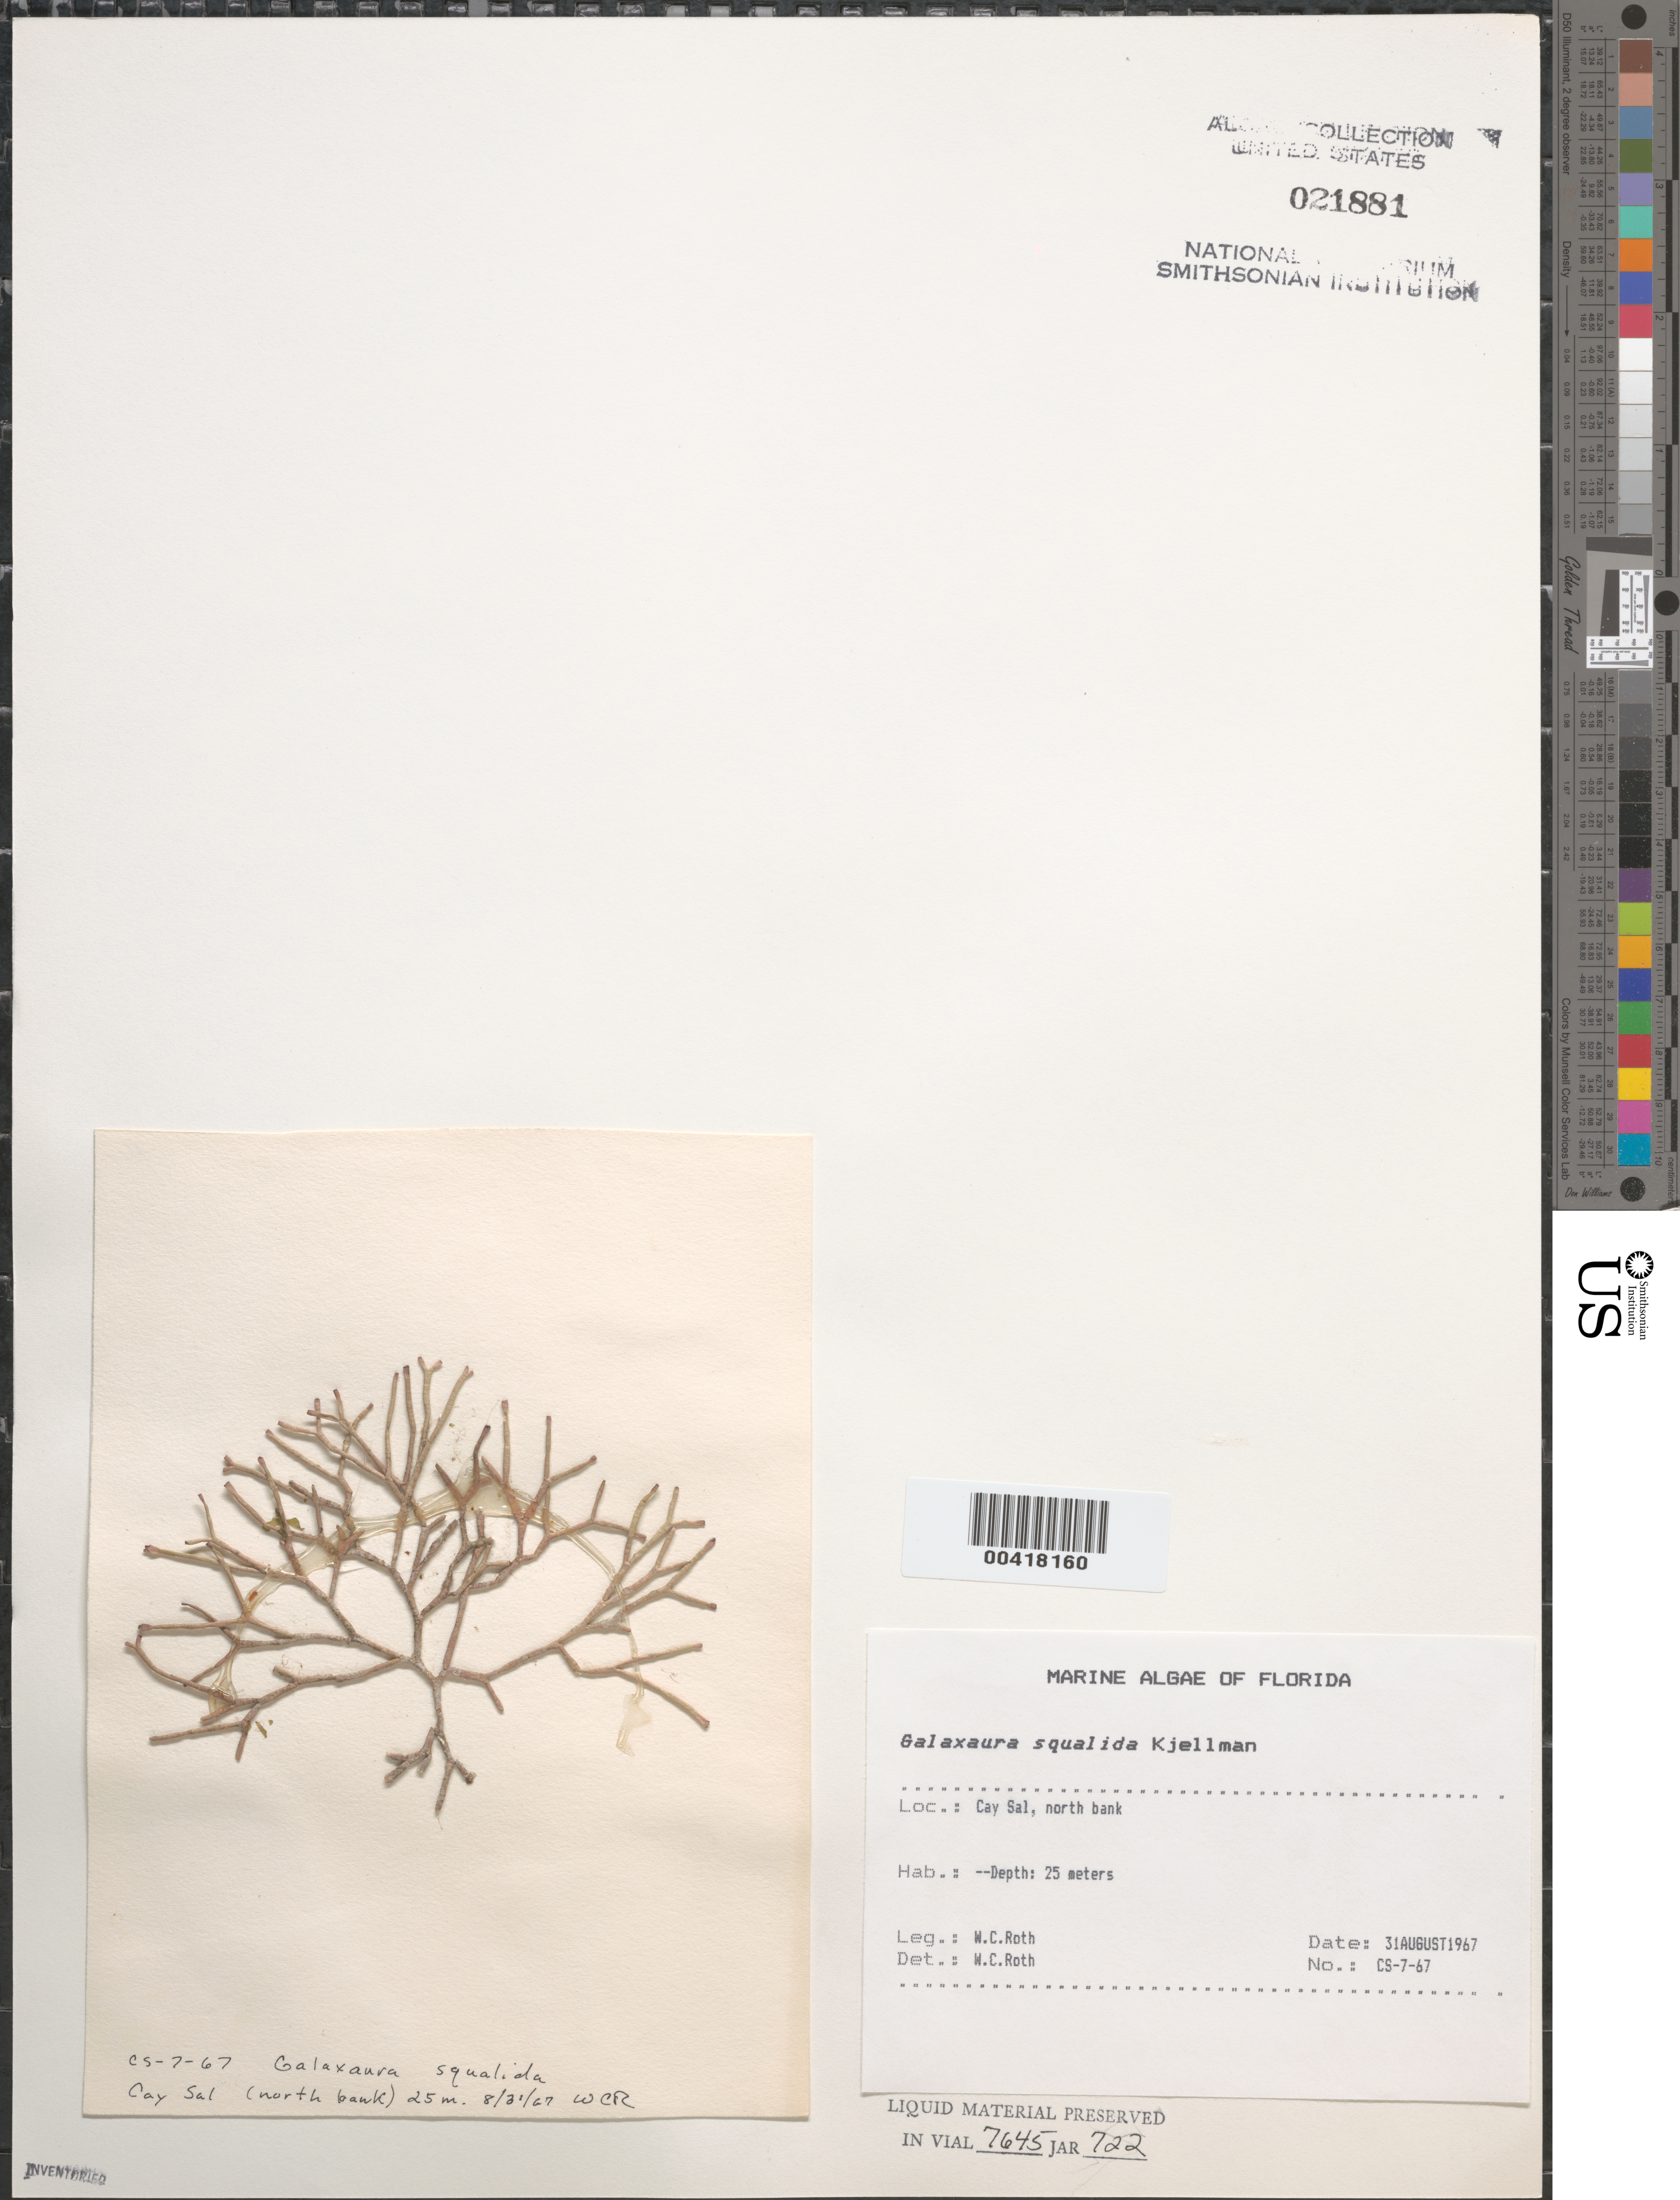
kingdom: Plantae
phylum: Rhodophyta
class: Florideophyceae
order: Nemaliales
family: Galaxauraceae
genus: Galaxaura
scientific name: Galaxaura rugosa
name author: (Ellis & Sol.) J.V.Lamouroux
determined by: Algae name updating Project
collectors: W. C. Roth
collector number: Cs-7-67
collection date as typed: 31 Aug 1967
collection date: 1967-08-31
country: United States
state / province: Florida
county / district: Monroe County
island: Cay Sal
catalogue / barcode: US 21881